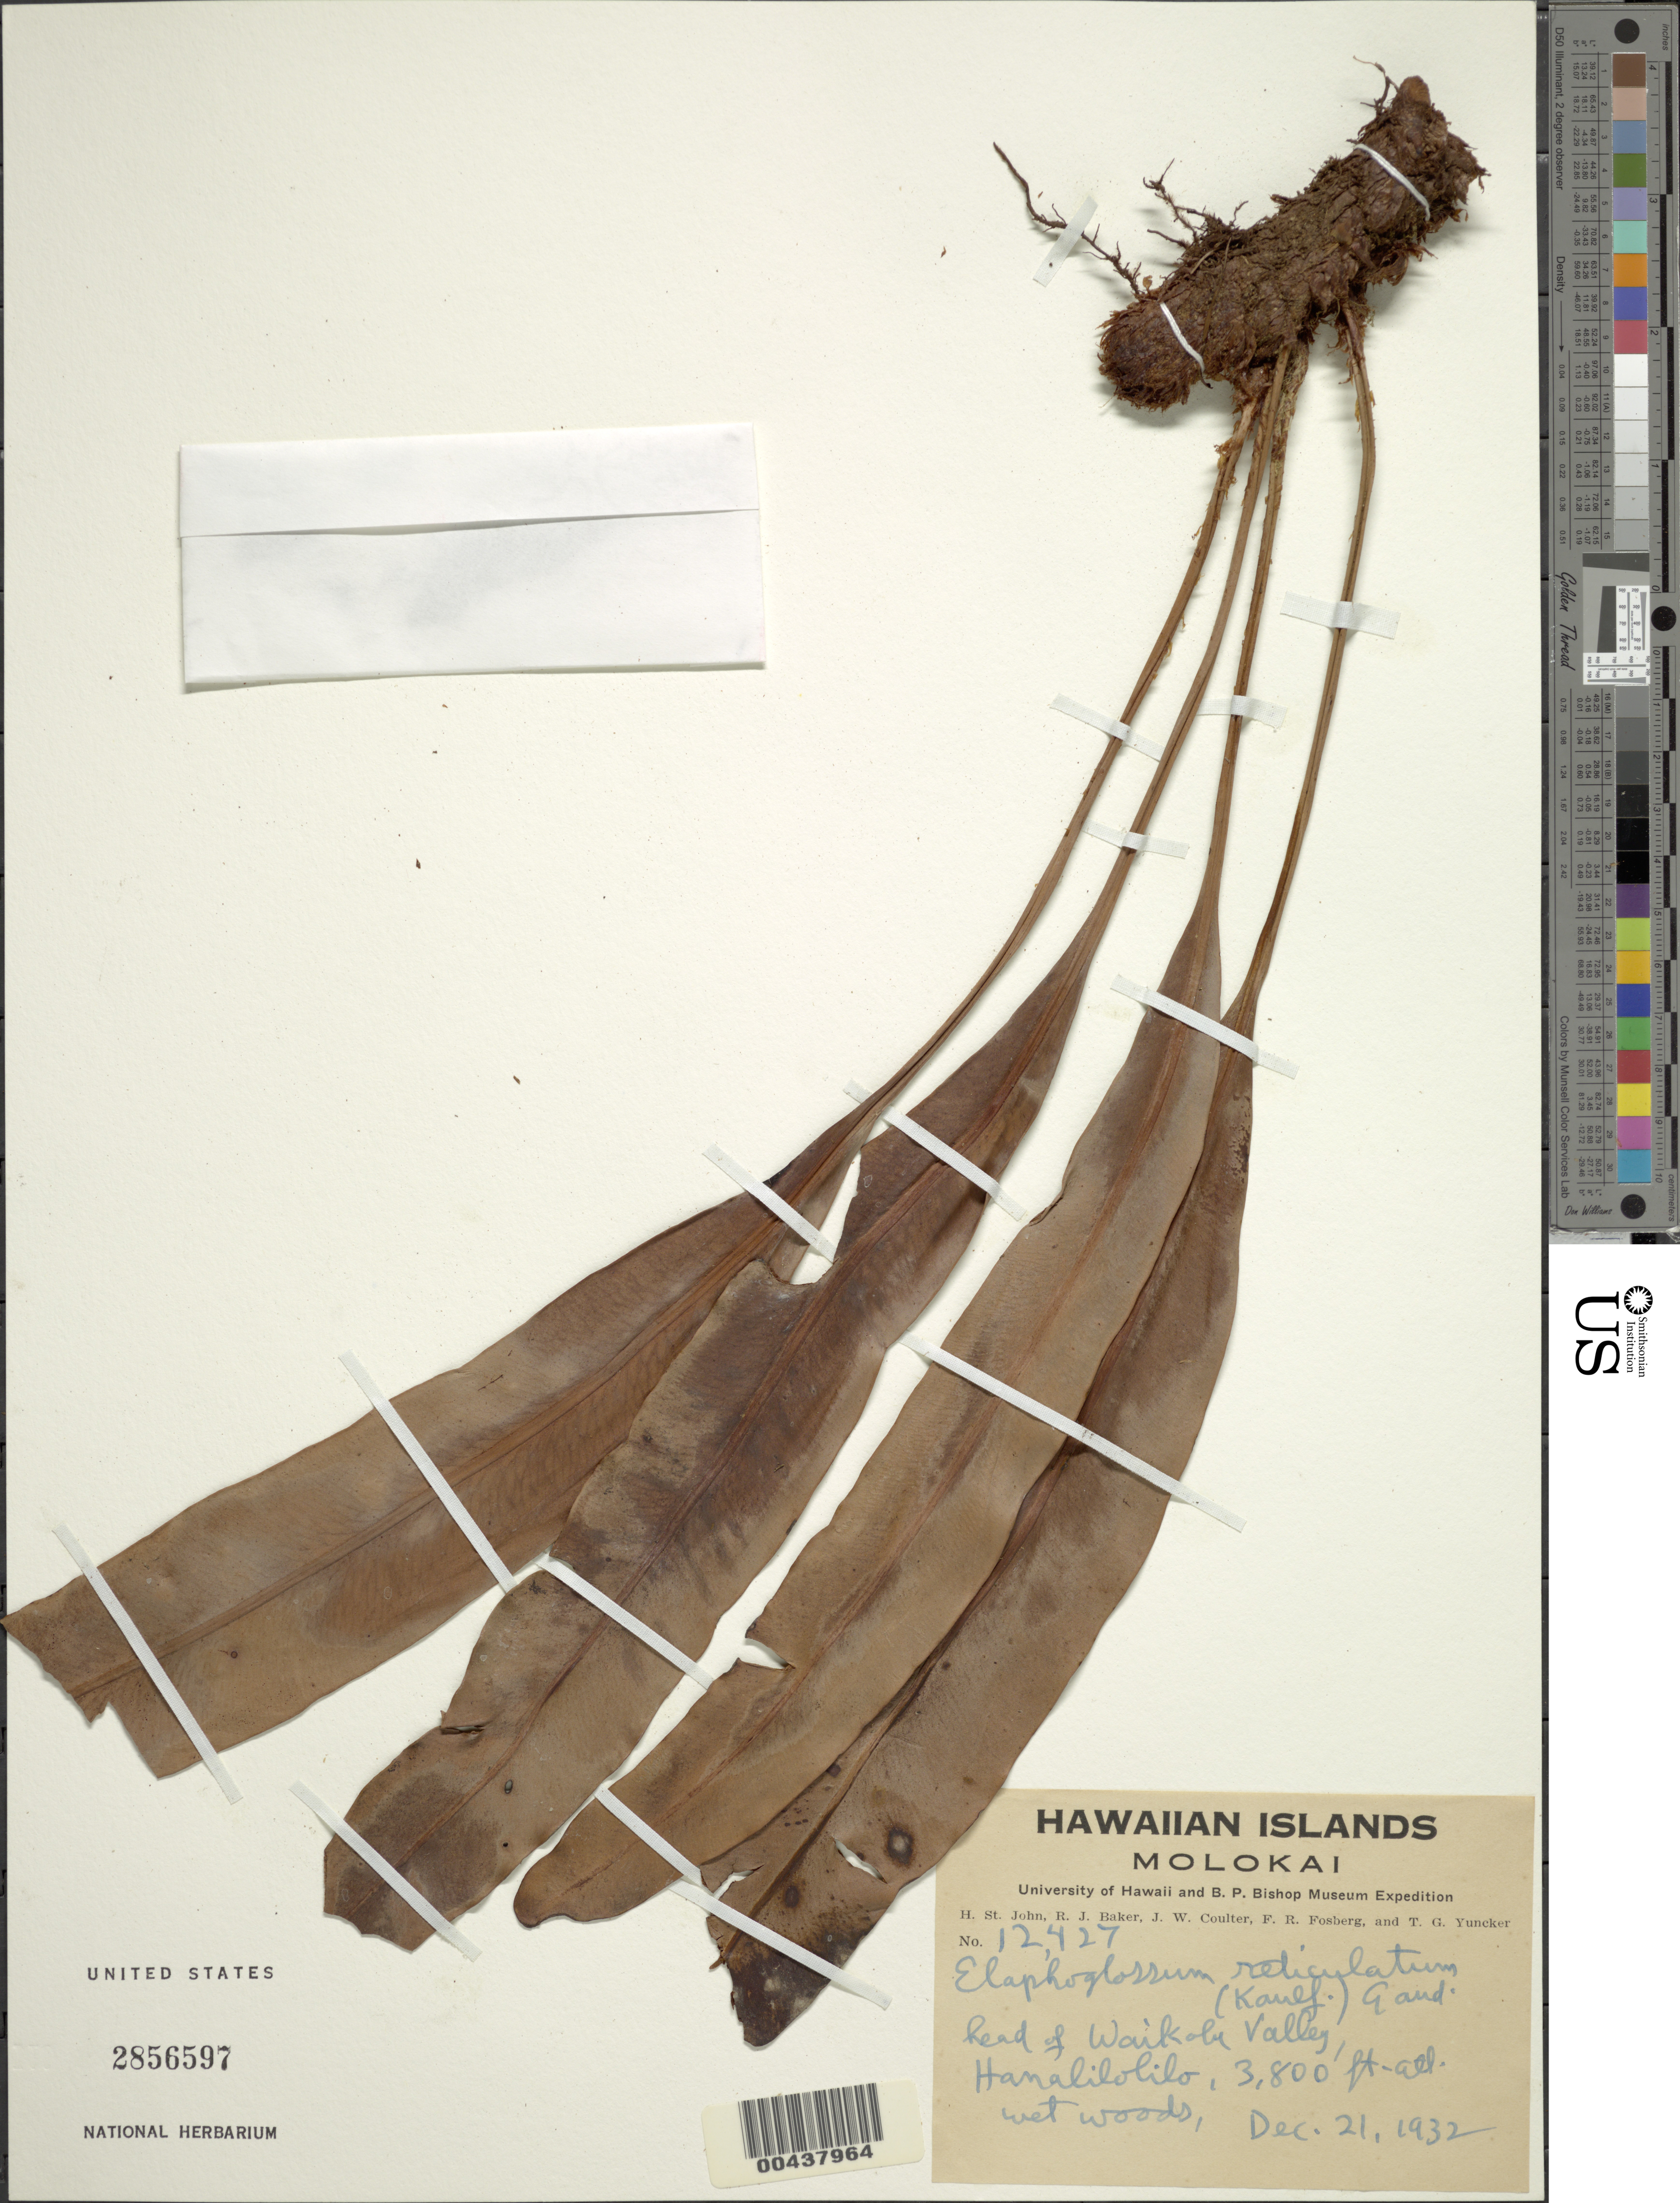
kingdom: Plantae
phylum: Tracheophyta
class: Polypodiopsida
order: Polypodiales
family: Dryopteridaceae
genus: Elaphoglossum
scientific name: Elaphoglossum crassifolium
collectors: H. St. John, R. J. Baker, J. W. Coulter & F. R. Fosberg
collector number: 12427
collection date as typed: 21 Dec 1932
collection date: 1932-12-21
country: United States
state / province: Hawaii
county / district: Maui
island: Moloka'i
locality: Head of Waikolu Valley, Hanalilolilo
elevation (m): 1158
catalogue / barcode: US 2856597